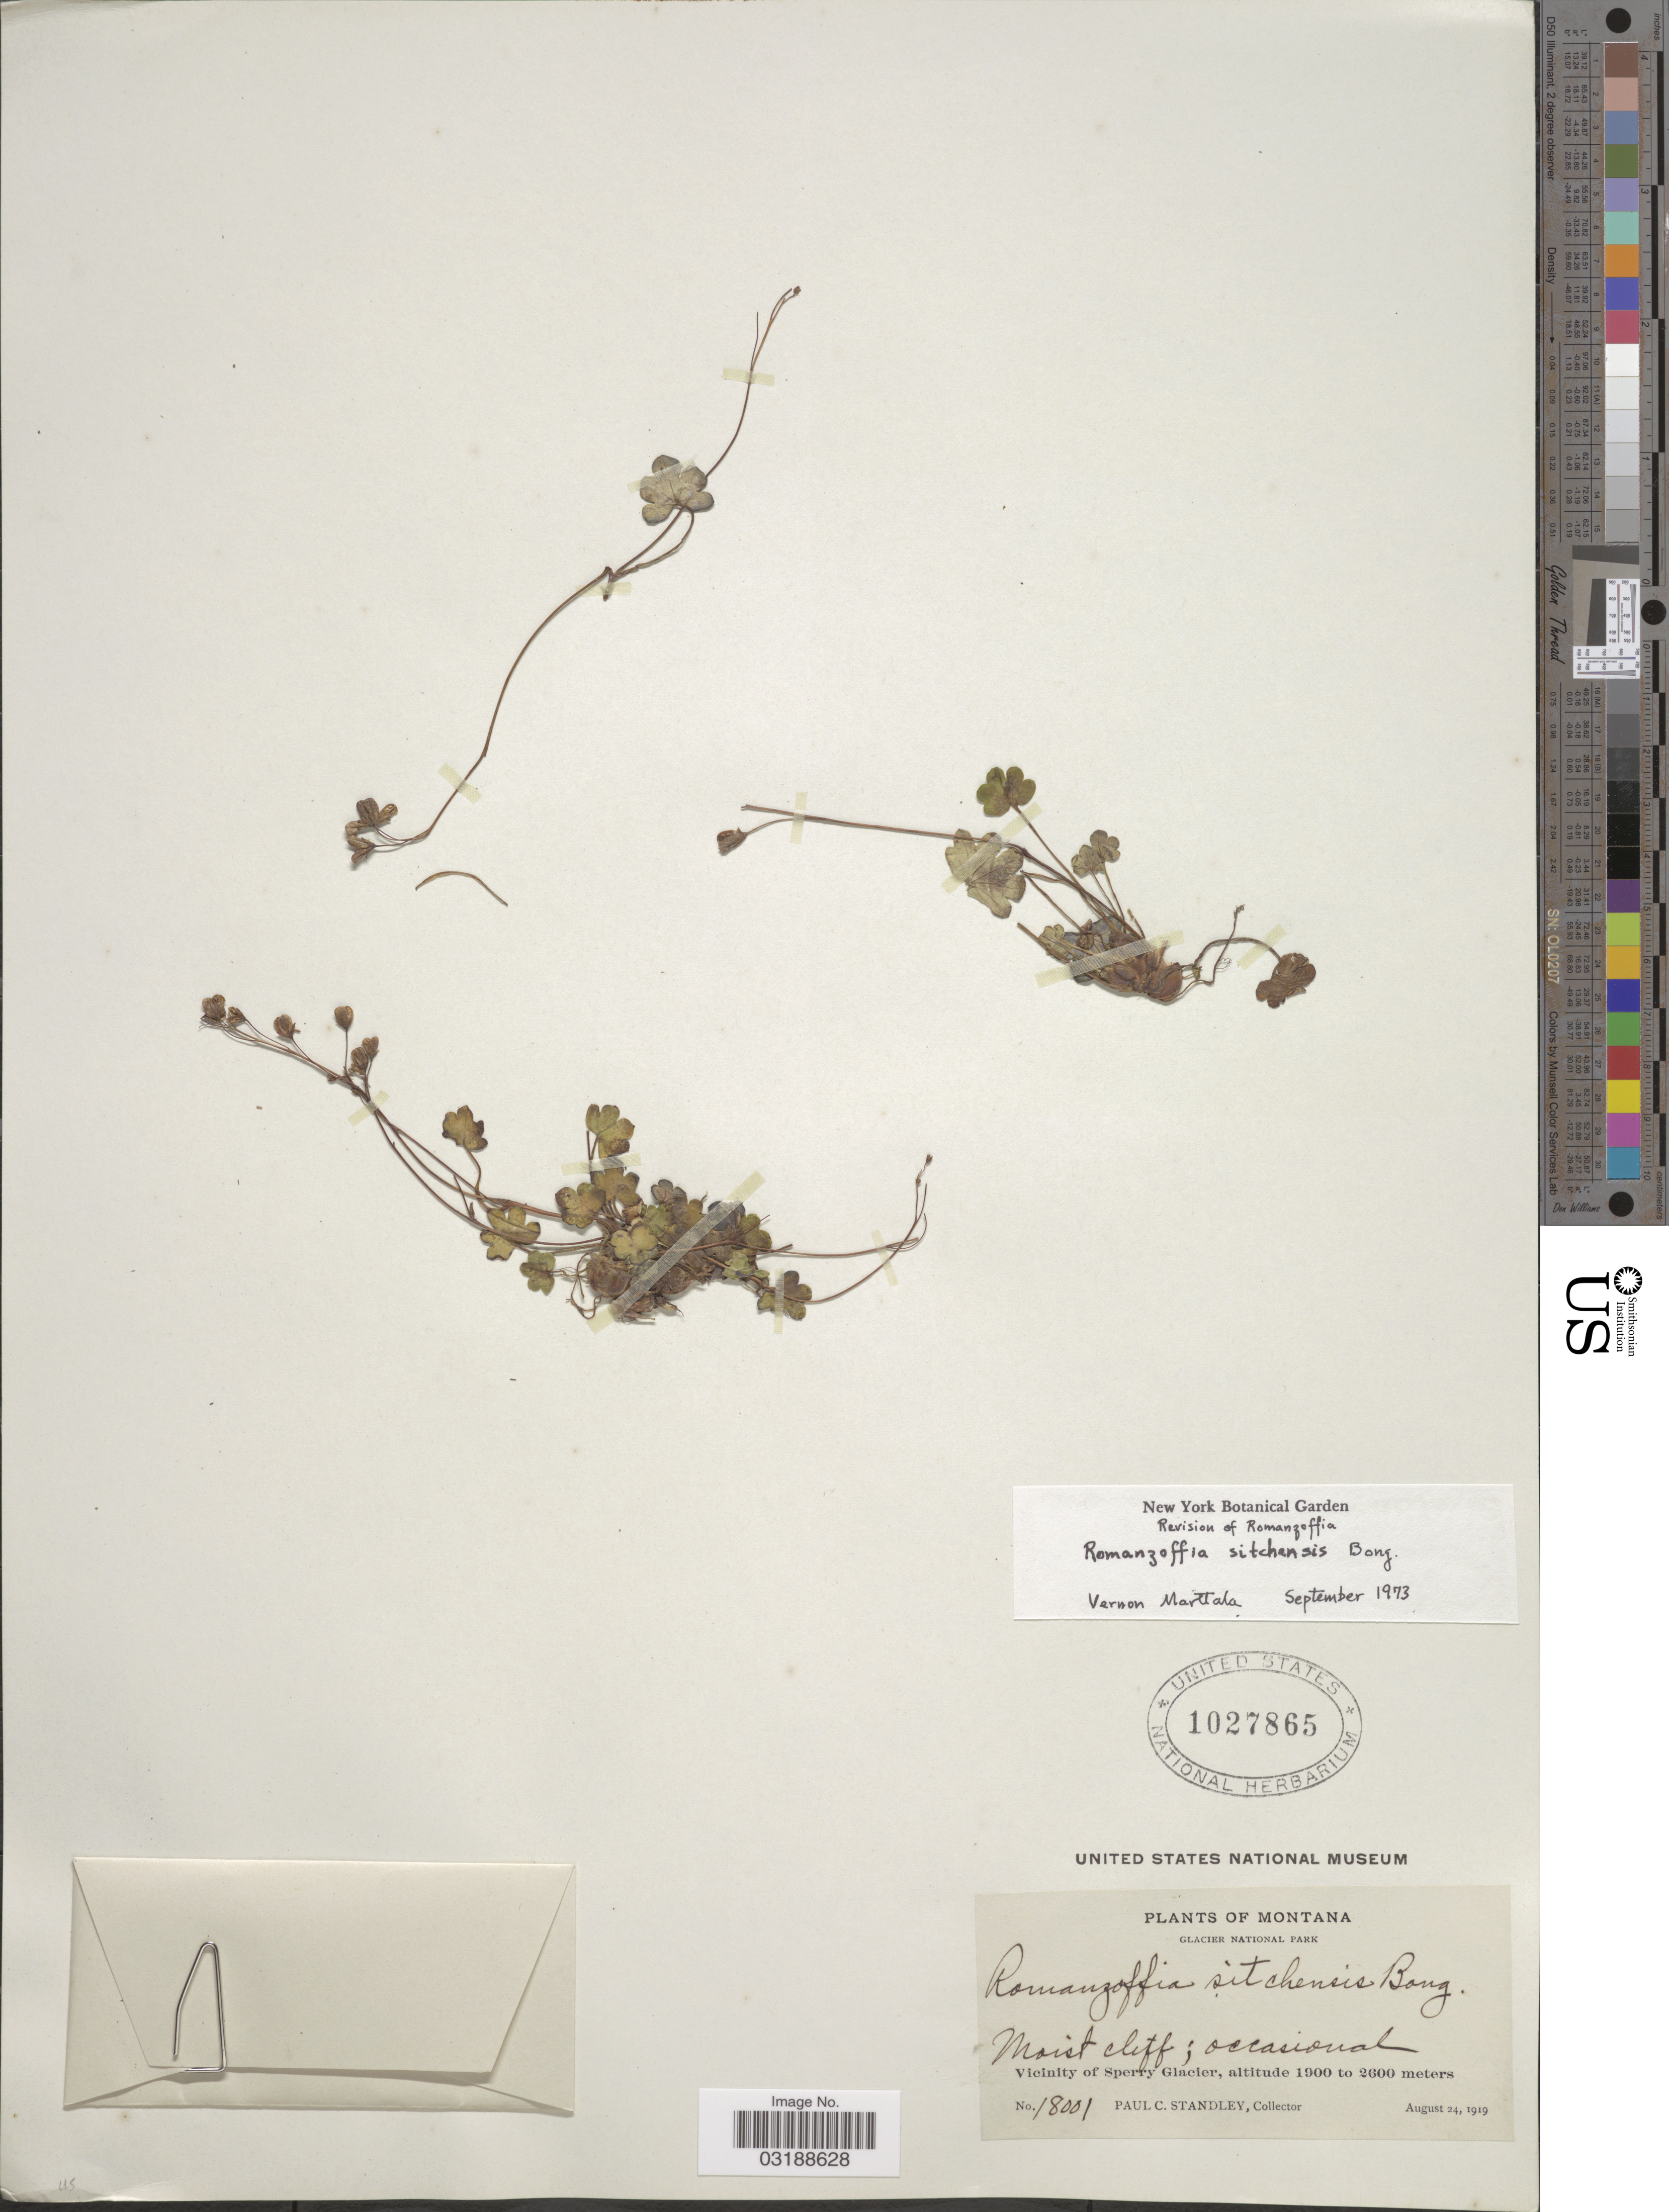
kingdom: Plantae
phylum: Tracheophyta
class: Magnoliopsida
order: Boraginales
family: Hydrophyllaceae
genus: Romanzoffia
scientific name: Romanzoffia sitchensis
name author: Bong.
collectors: P. C. Standley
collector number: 18001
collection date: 1919-08-24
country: United States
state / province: Montana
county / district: Flathead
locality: Glacier National Park, Vicinity of Sperry Glacier.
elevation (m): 1900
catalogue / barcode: US 1027865